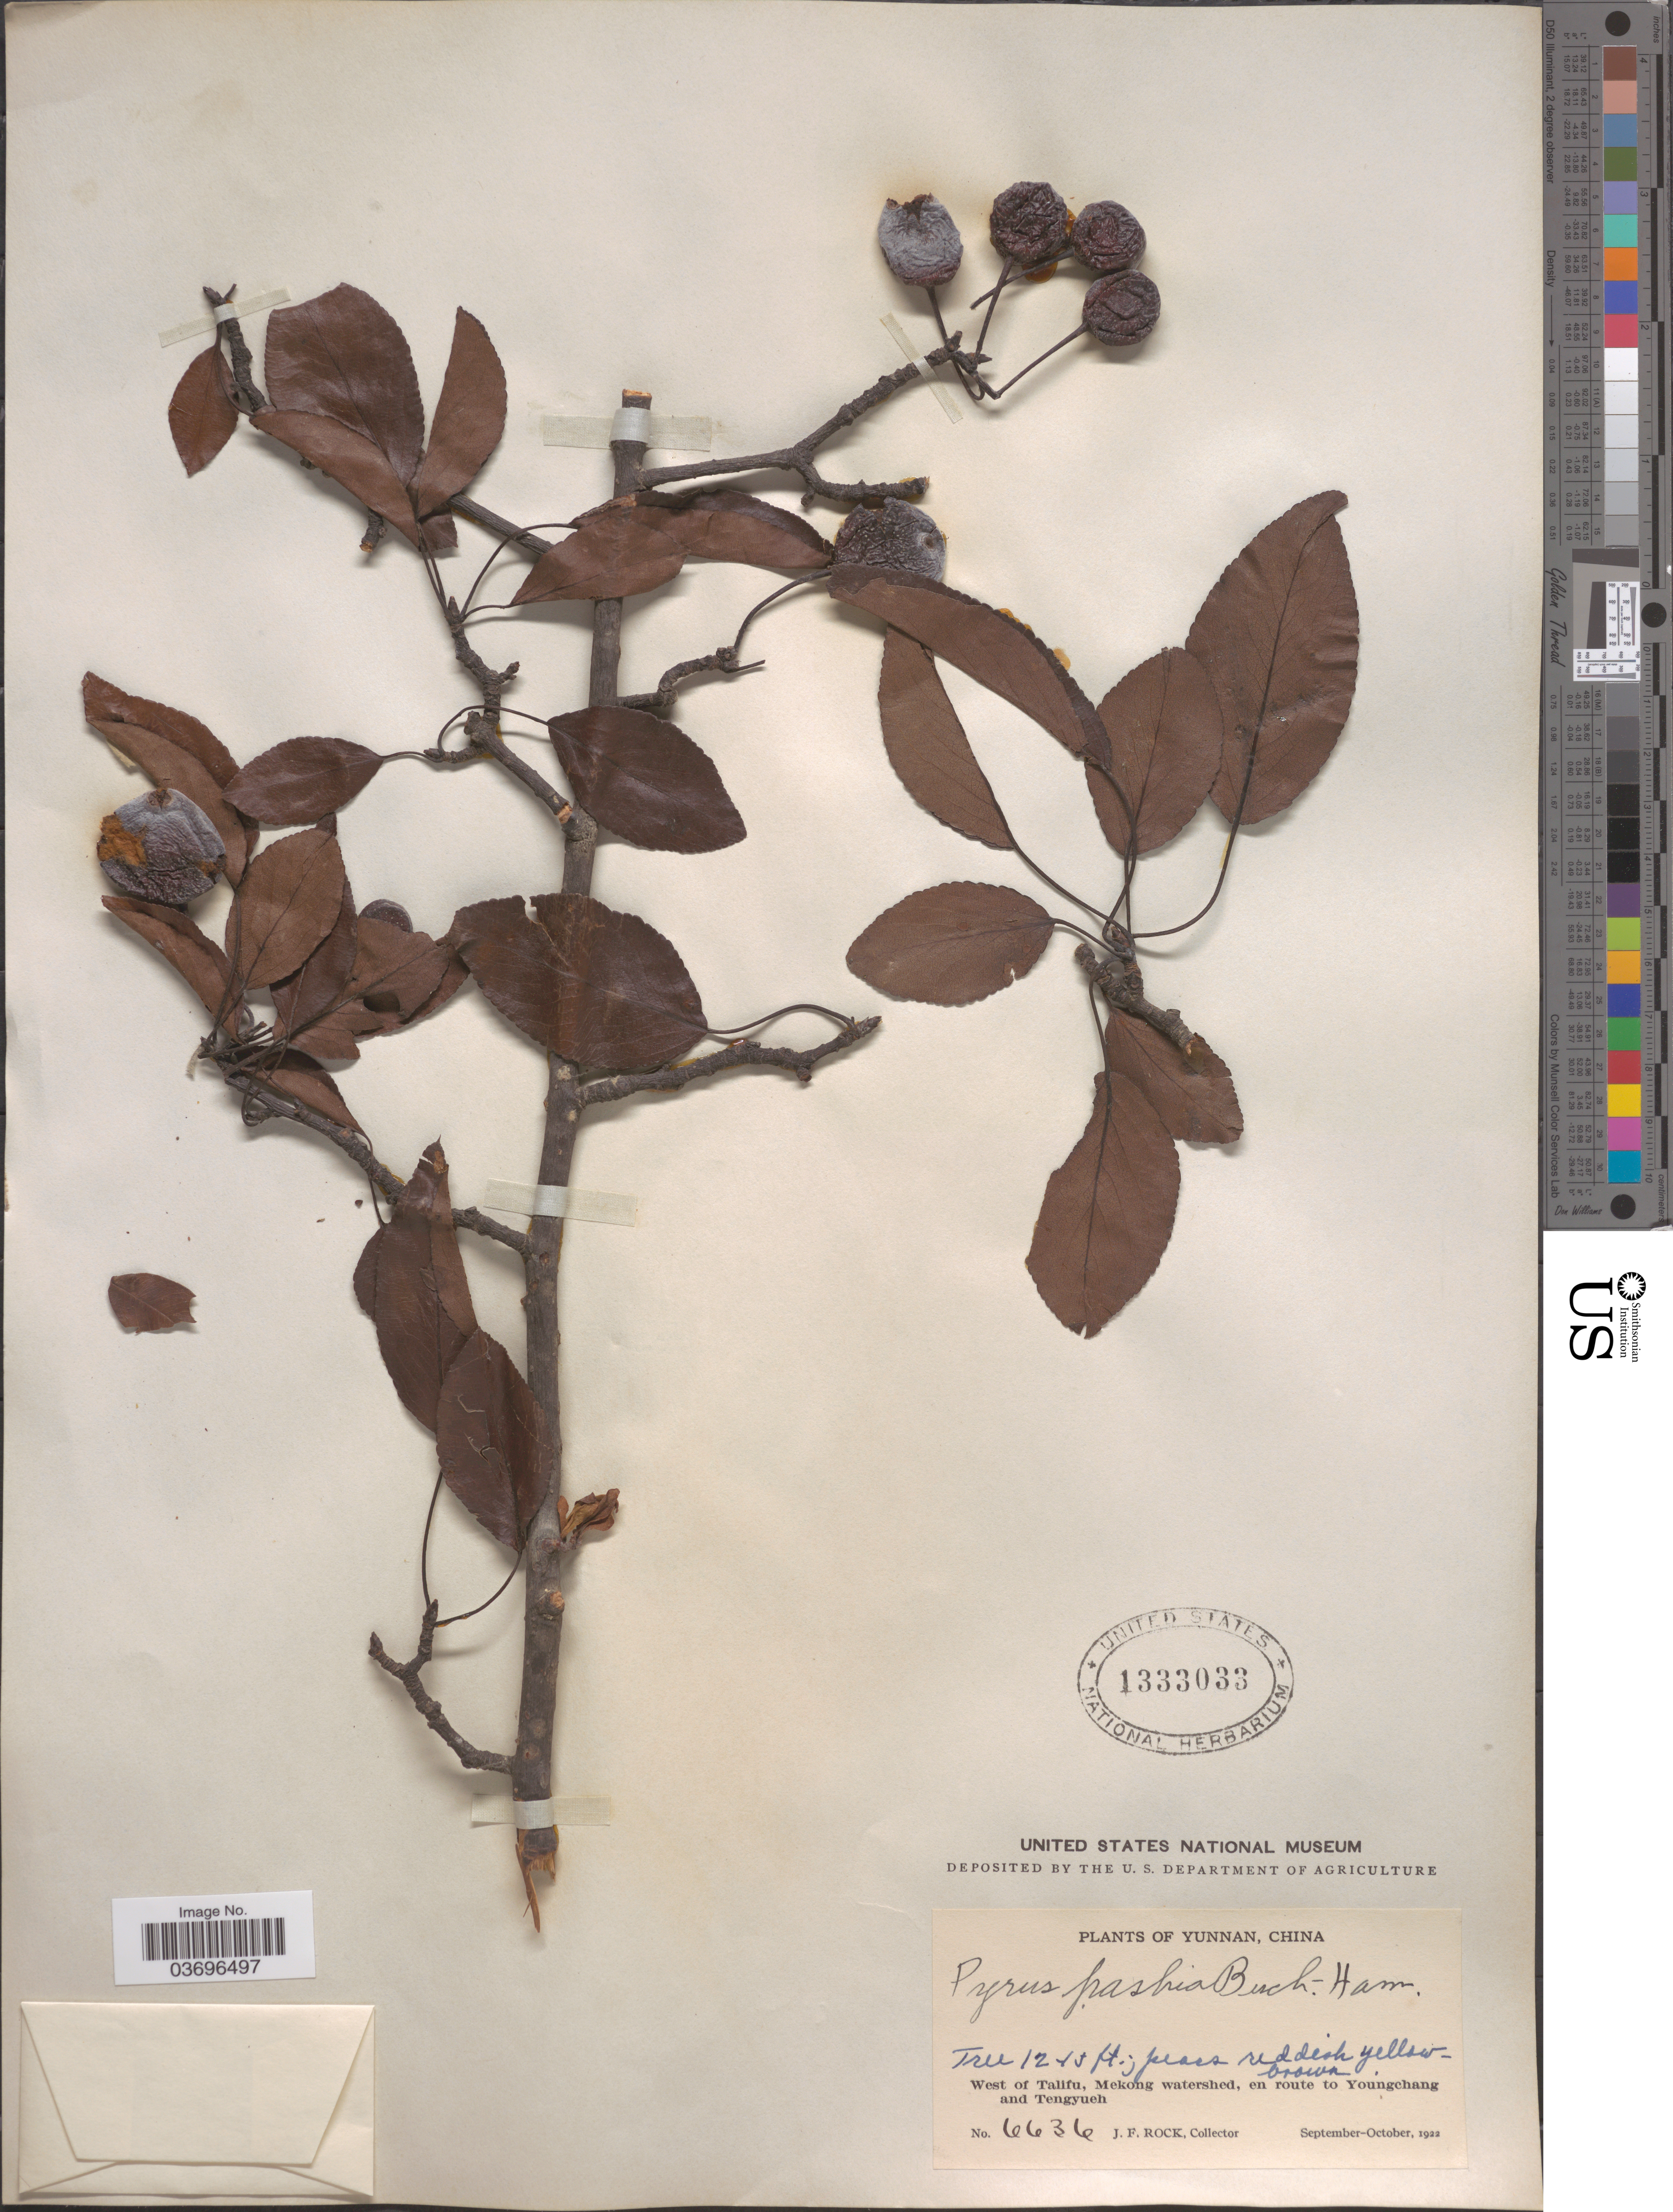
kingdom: Plantae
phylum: Tracheophyta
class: Magnoliopsida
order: Rosales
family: Rosaceae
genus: Pyrus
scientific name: Pyrus pashia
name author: Buch.-Ham. ex D. Don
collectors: J. Rock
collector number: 6636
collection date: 1922-09/1922-10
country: China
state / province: Yunnan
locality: West of Talifu, Mekong watershed, en route to Youngchang and Tengyueh.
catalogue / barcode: US 1333033